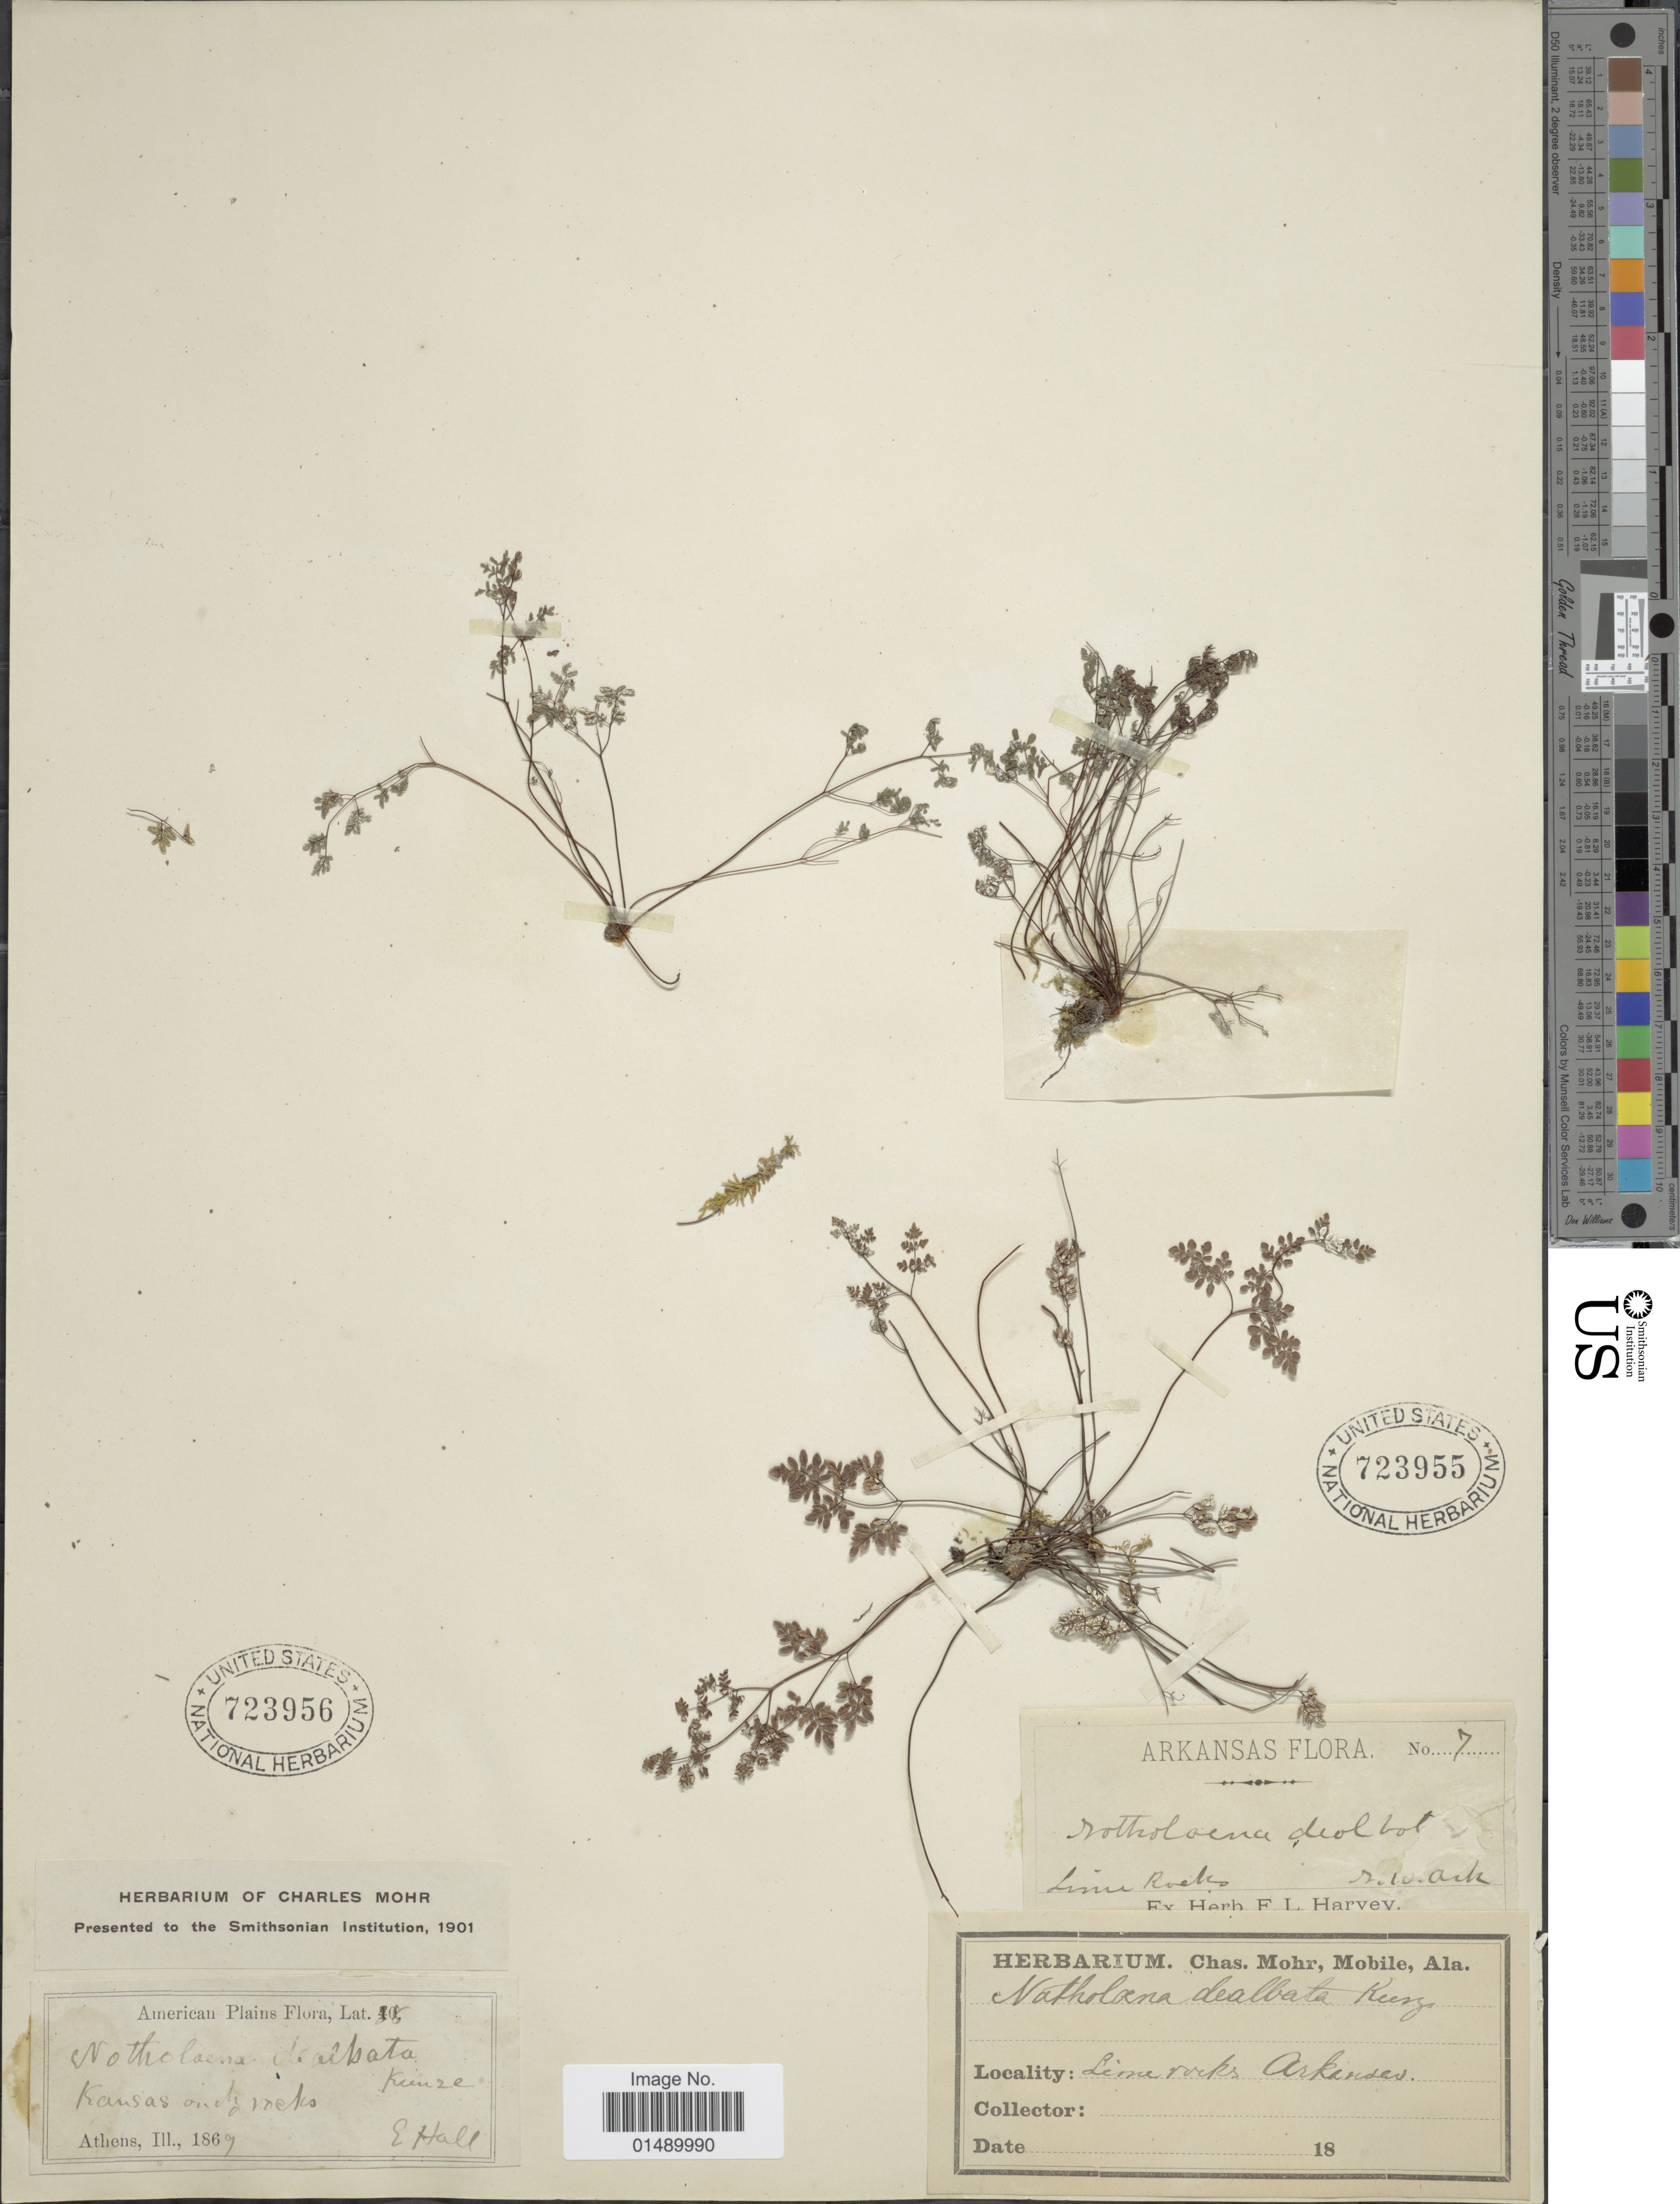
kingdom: Plantae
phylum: Tracheophyta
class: Polypodiopsida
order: Polypodiales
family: Pteridaceae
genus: Argyrochosma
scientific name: Argyrochosma dealbata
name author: (Pursh) Windham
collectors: Mohr, C. T. (herbarium)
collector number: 7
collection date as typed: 18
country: United States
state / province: Arkansas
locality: Arkansas, Lime rocks.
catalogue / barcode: US 723955-2